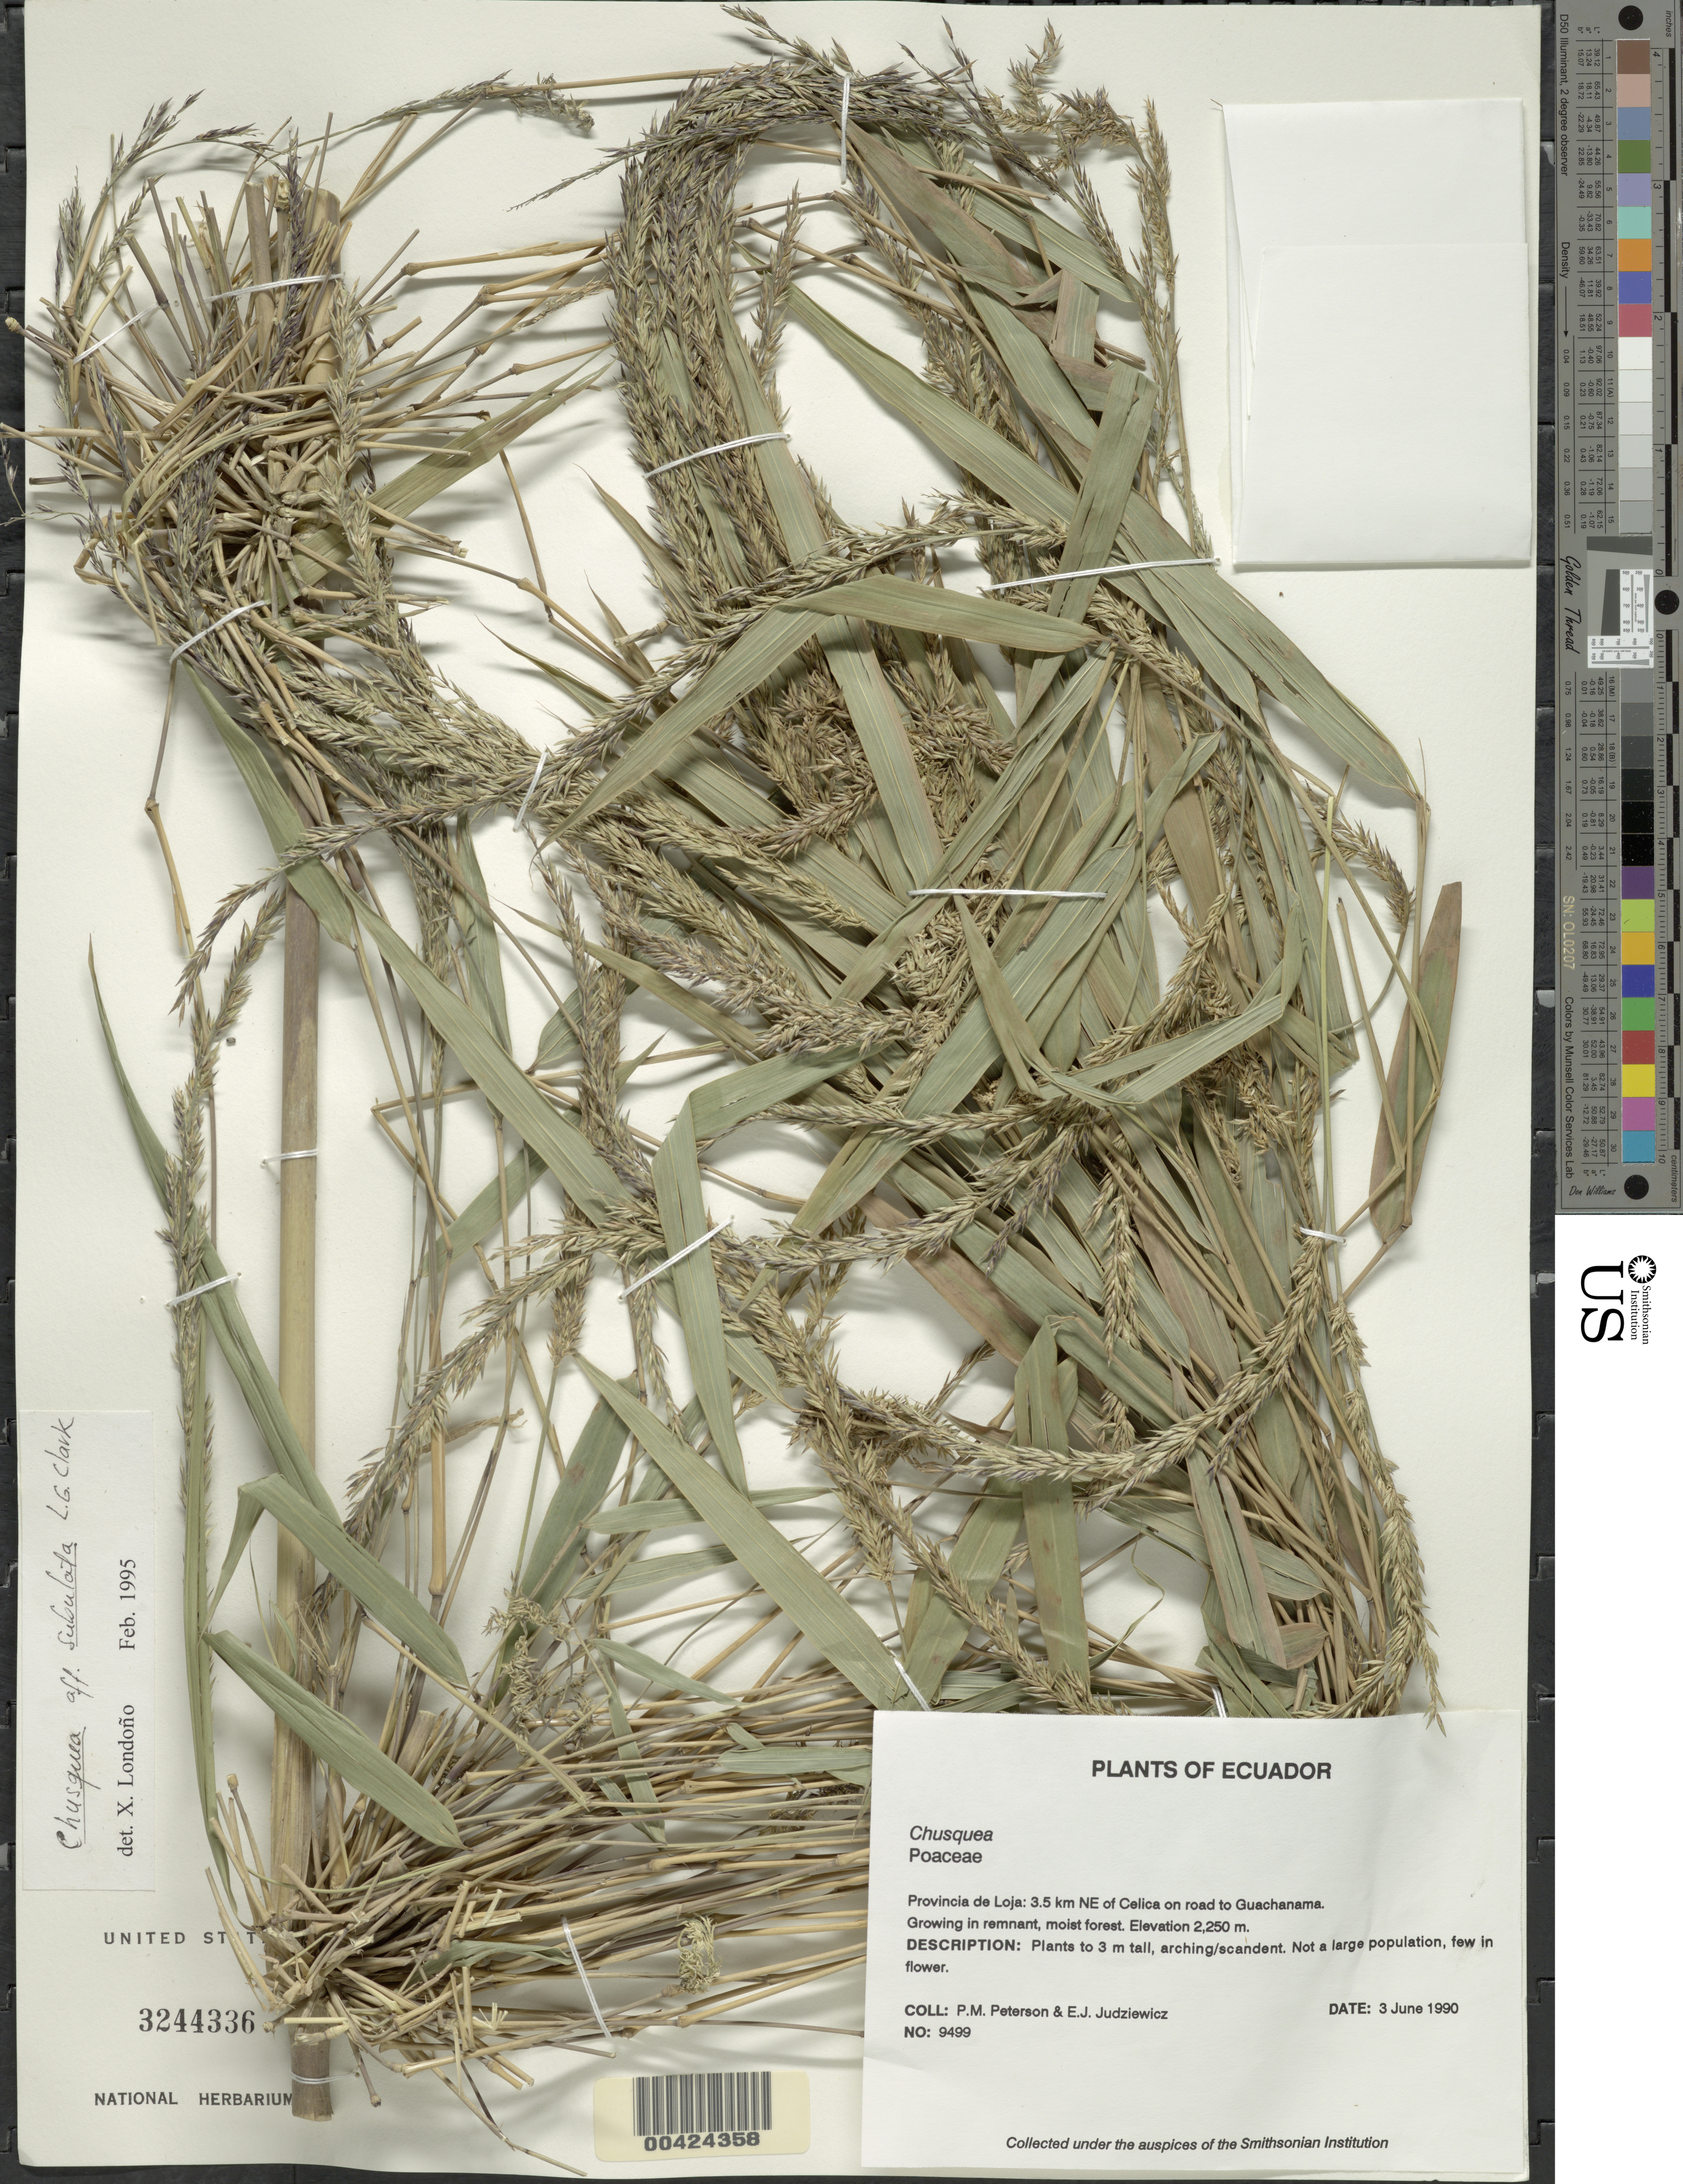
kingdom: Plantae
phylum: Tracheophyta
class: Liliopsida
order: Poales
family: Poaceae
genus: Chusquea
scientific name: Chusquea subulata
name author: L.G. Clark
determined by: Londoño, X., (TULV), Jardin Botanico "Juan Maria Cespedes"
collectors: P. M. Peterson & E. J. Judziewicz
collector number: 09499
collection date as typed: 03 Jun 1990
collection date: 1990-06-03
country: Ecuador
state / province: Loja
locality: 3.5 km NE of Celica on road to Guachanama.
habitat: Growing in remnant, moist forest.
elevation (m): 2250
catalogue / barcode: US 3244336